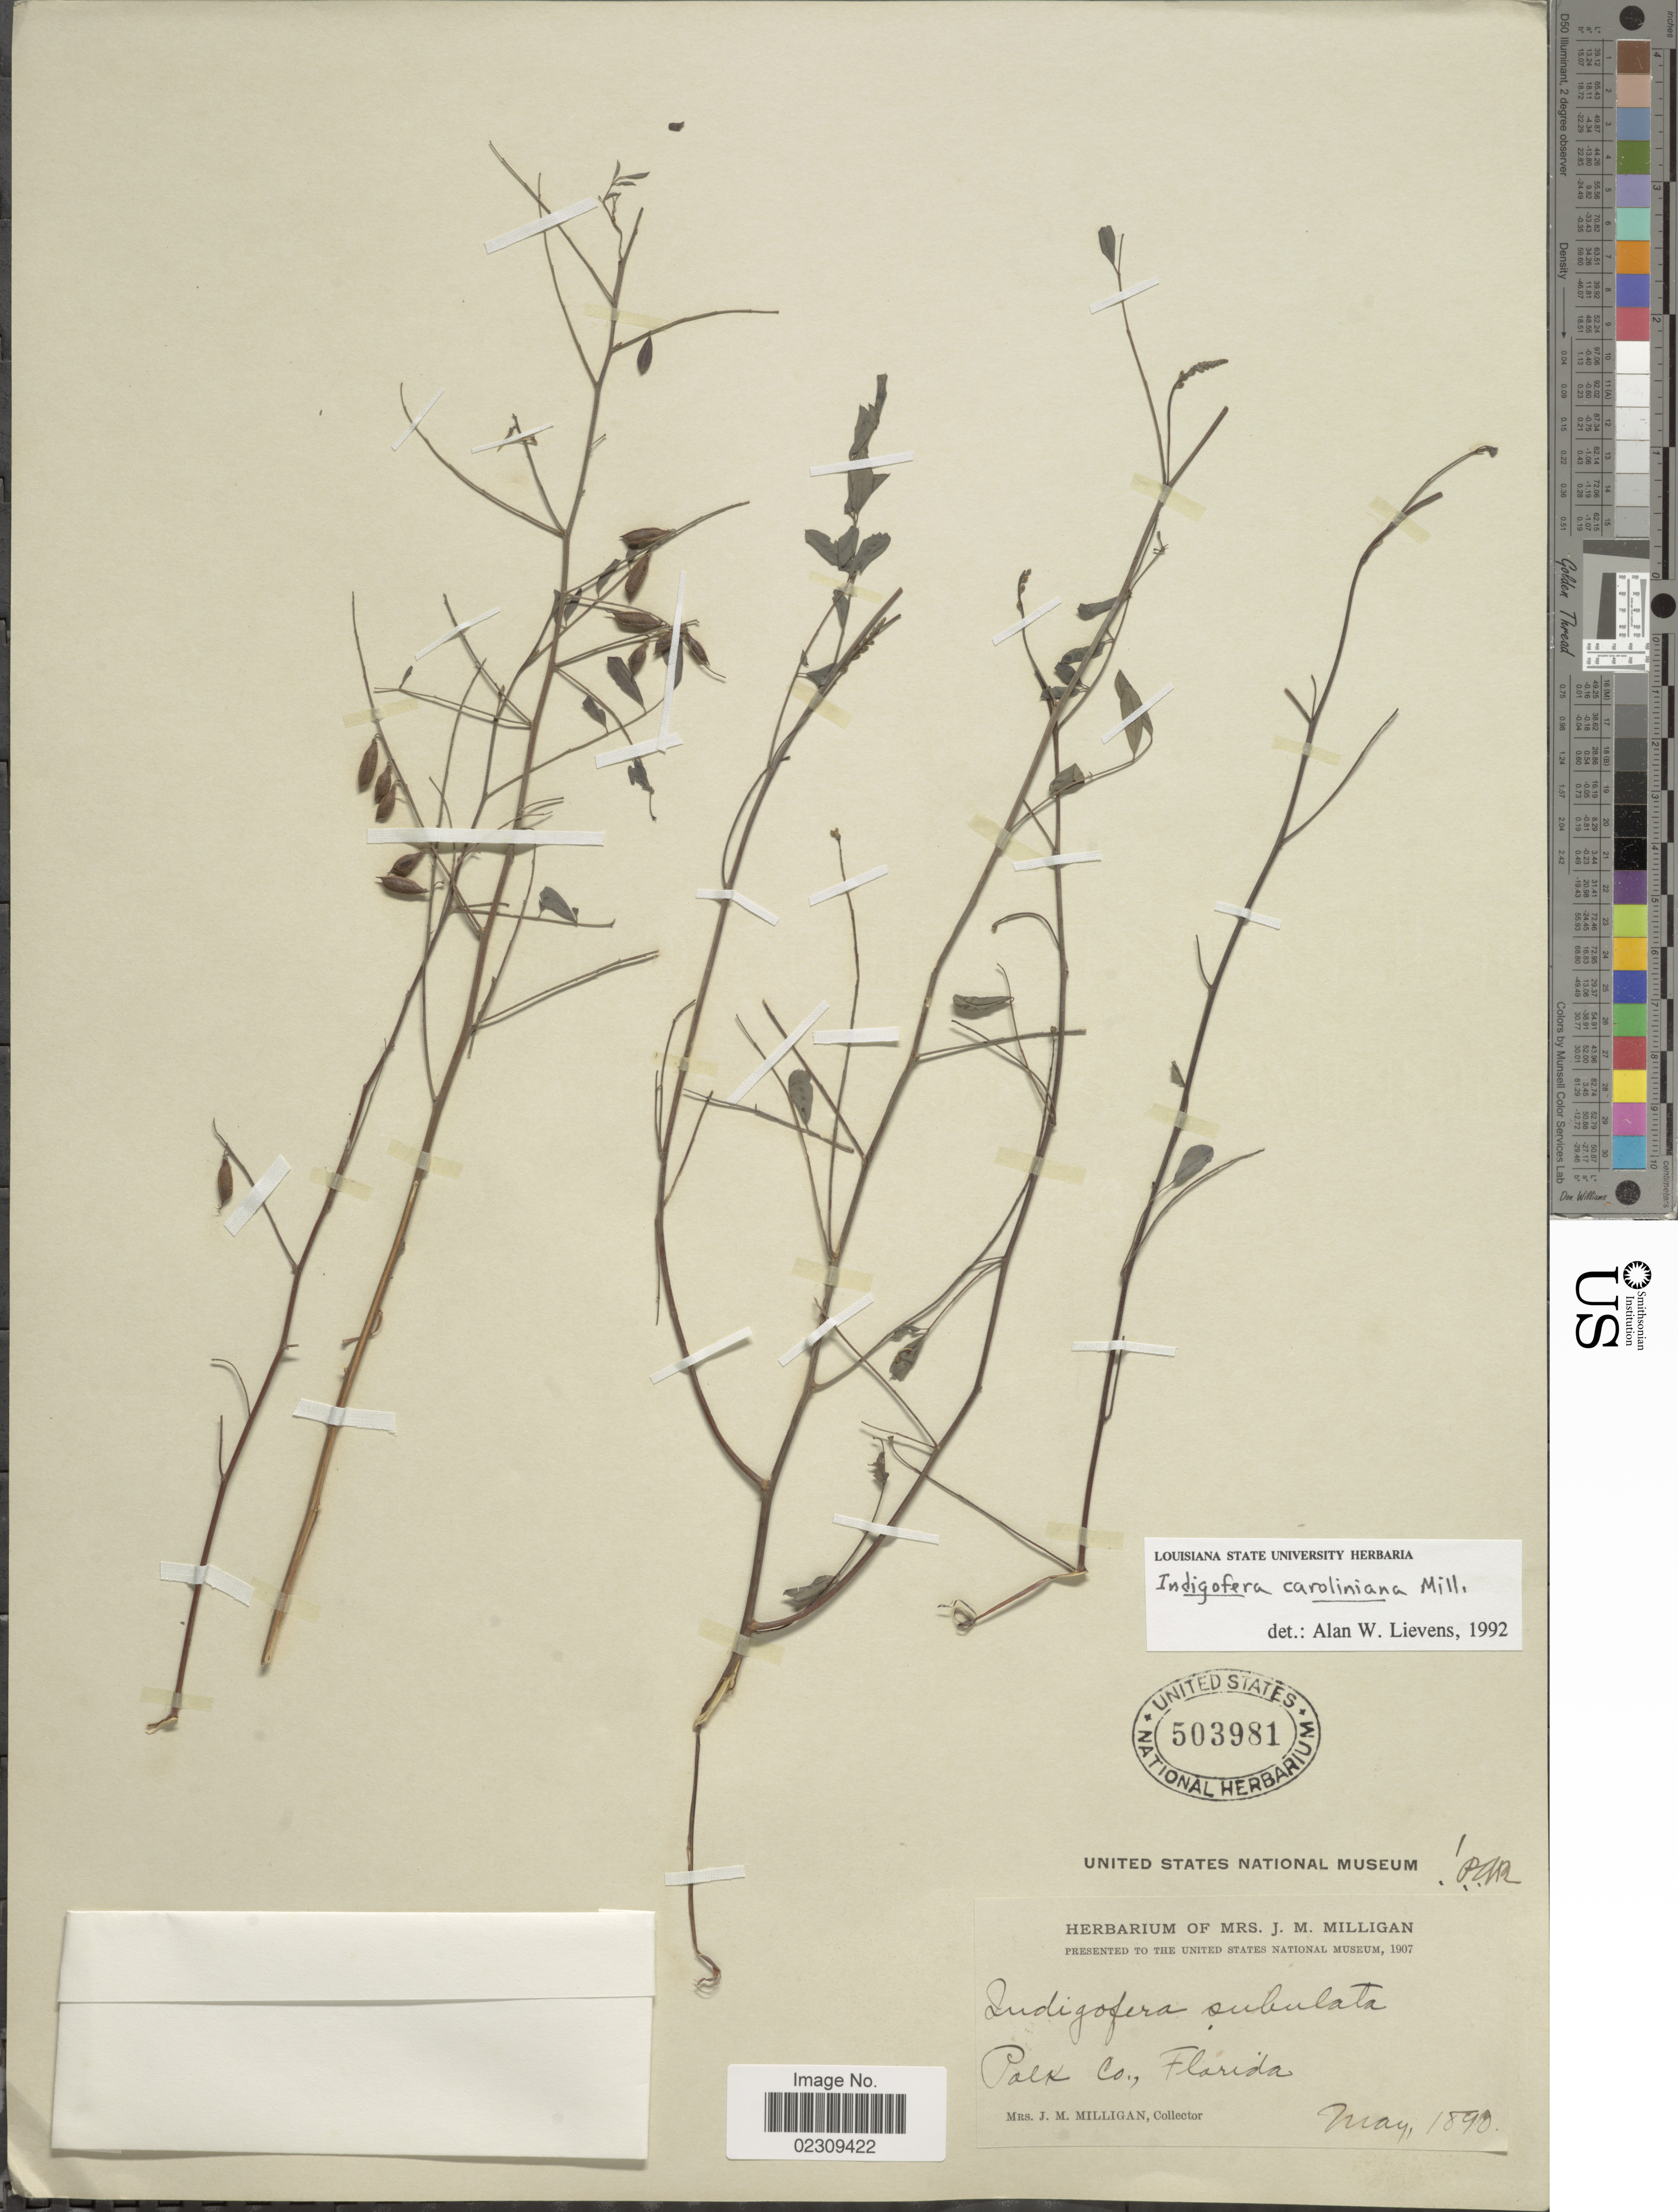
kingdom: Plantae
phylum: Tracheophyta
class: Magnoliopsida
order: Fabales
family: Fabaceae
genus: Indigofera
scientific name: Indigofera caroliniana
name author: Mill.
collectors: J. Milligan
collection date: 1890-05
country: United States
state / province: Florida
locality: Polk Co.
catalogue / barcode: US 503981